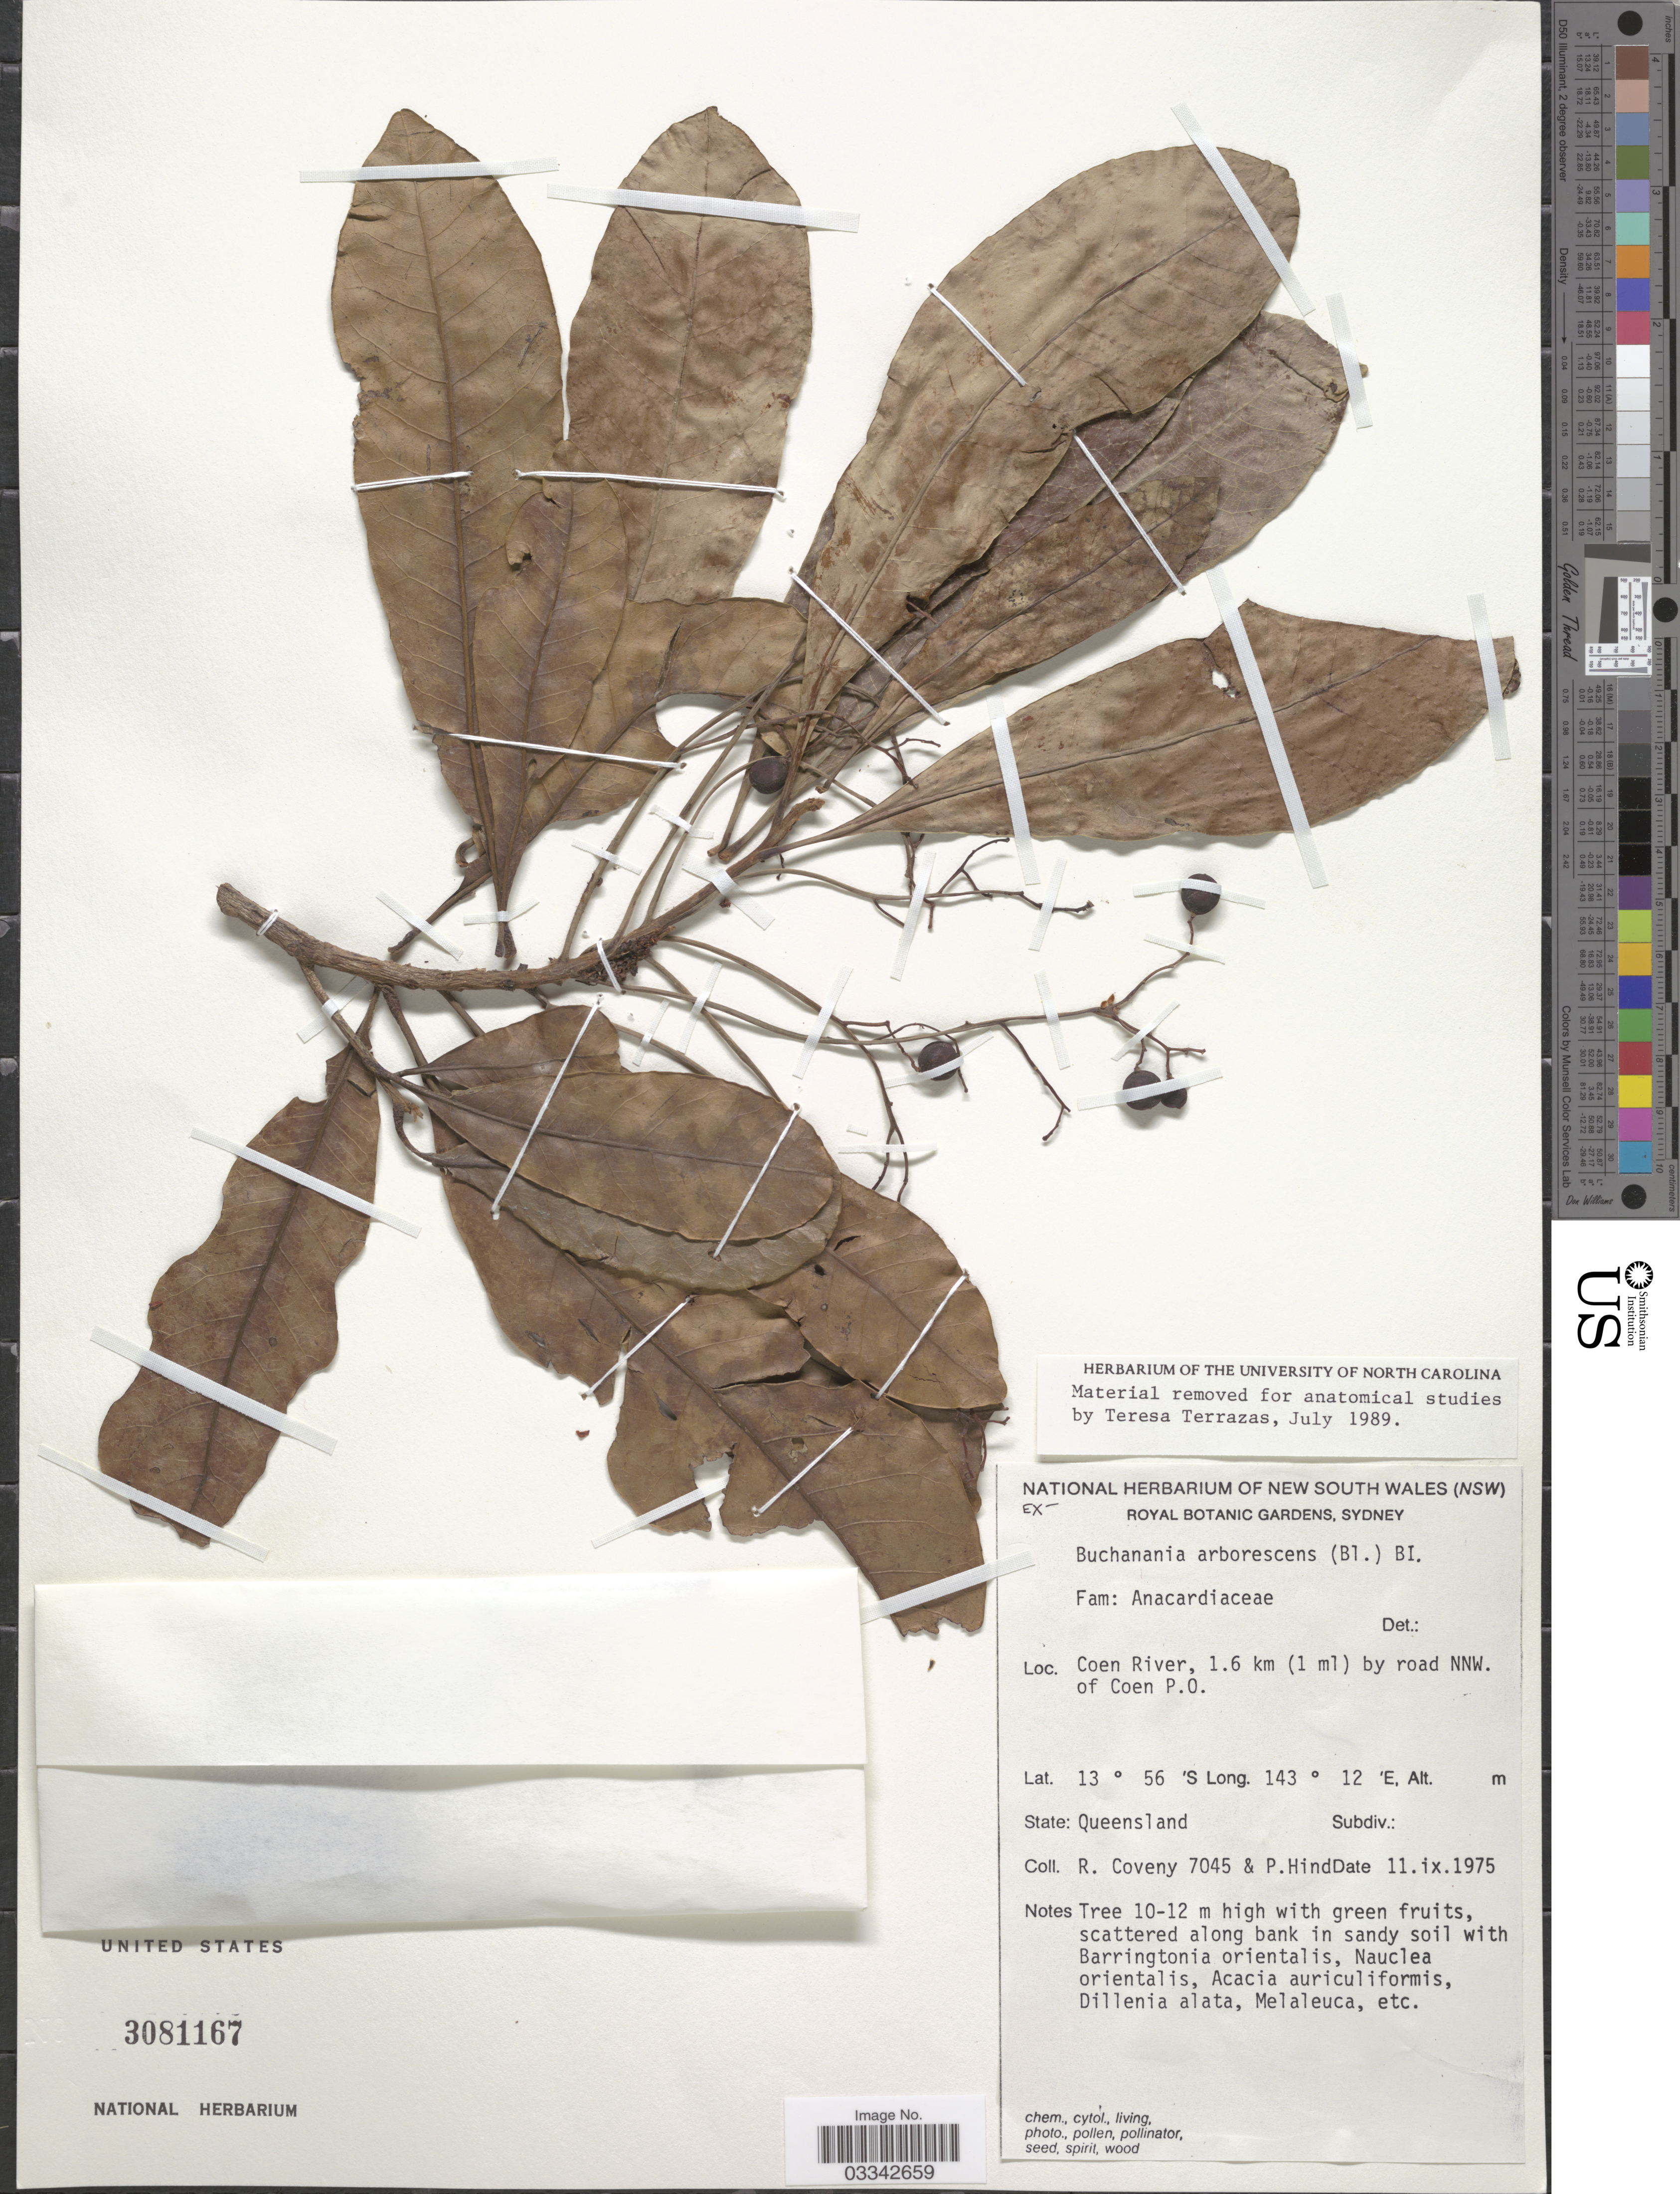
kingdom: Plantae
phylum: Tracheophyta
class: Magnoliopsida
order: Sapindales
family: Anacardiaceae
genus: Buchanania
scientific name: Buchanania arborescens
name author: (Blume) Blume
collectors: R. Coveny & P. Hind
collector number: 7045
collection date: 1975-09-11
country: Australia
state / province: Queensland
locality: Coen River, 1.6 km (1 ml) by road NNW. of Coen P.O.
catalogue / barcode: US 3081167